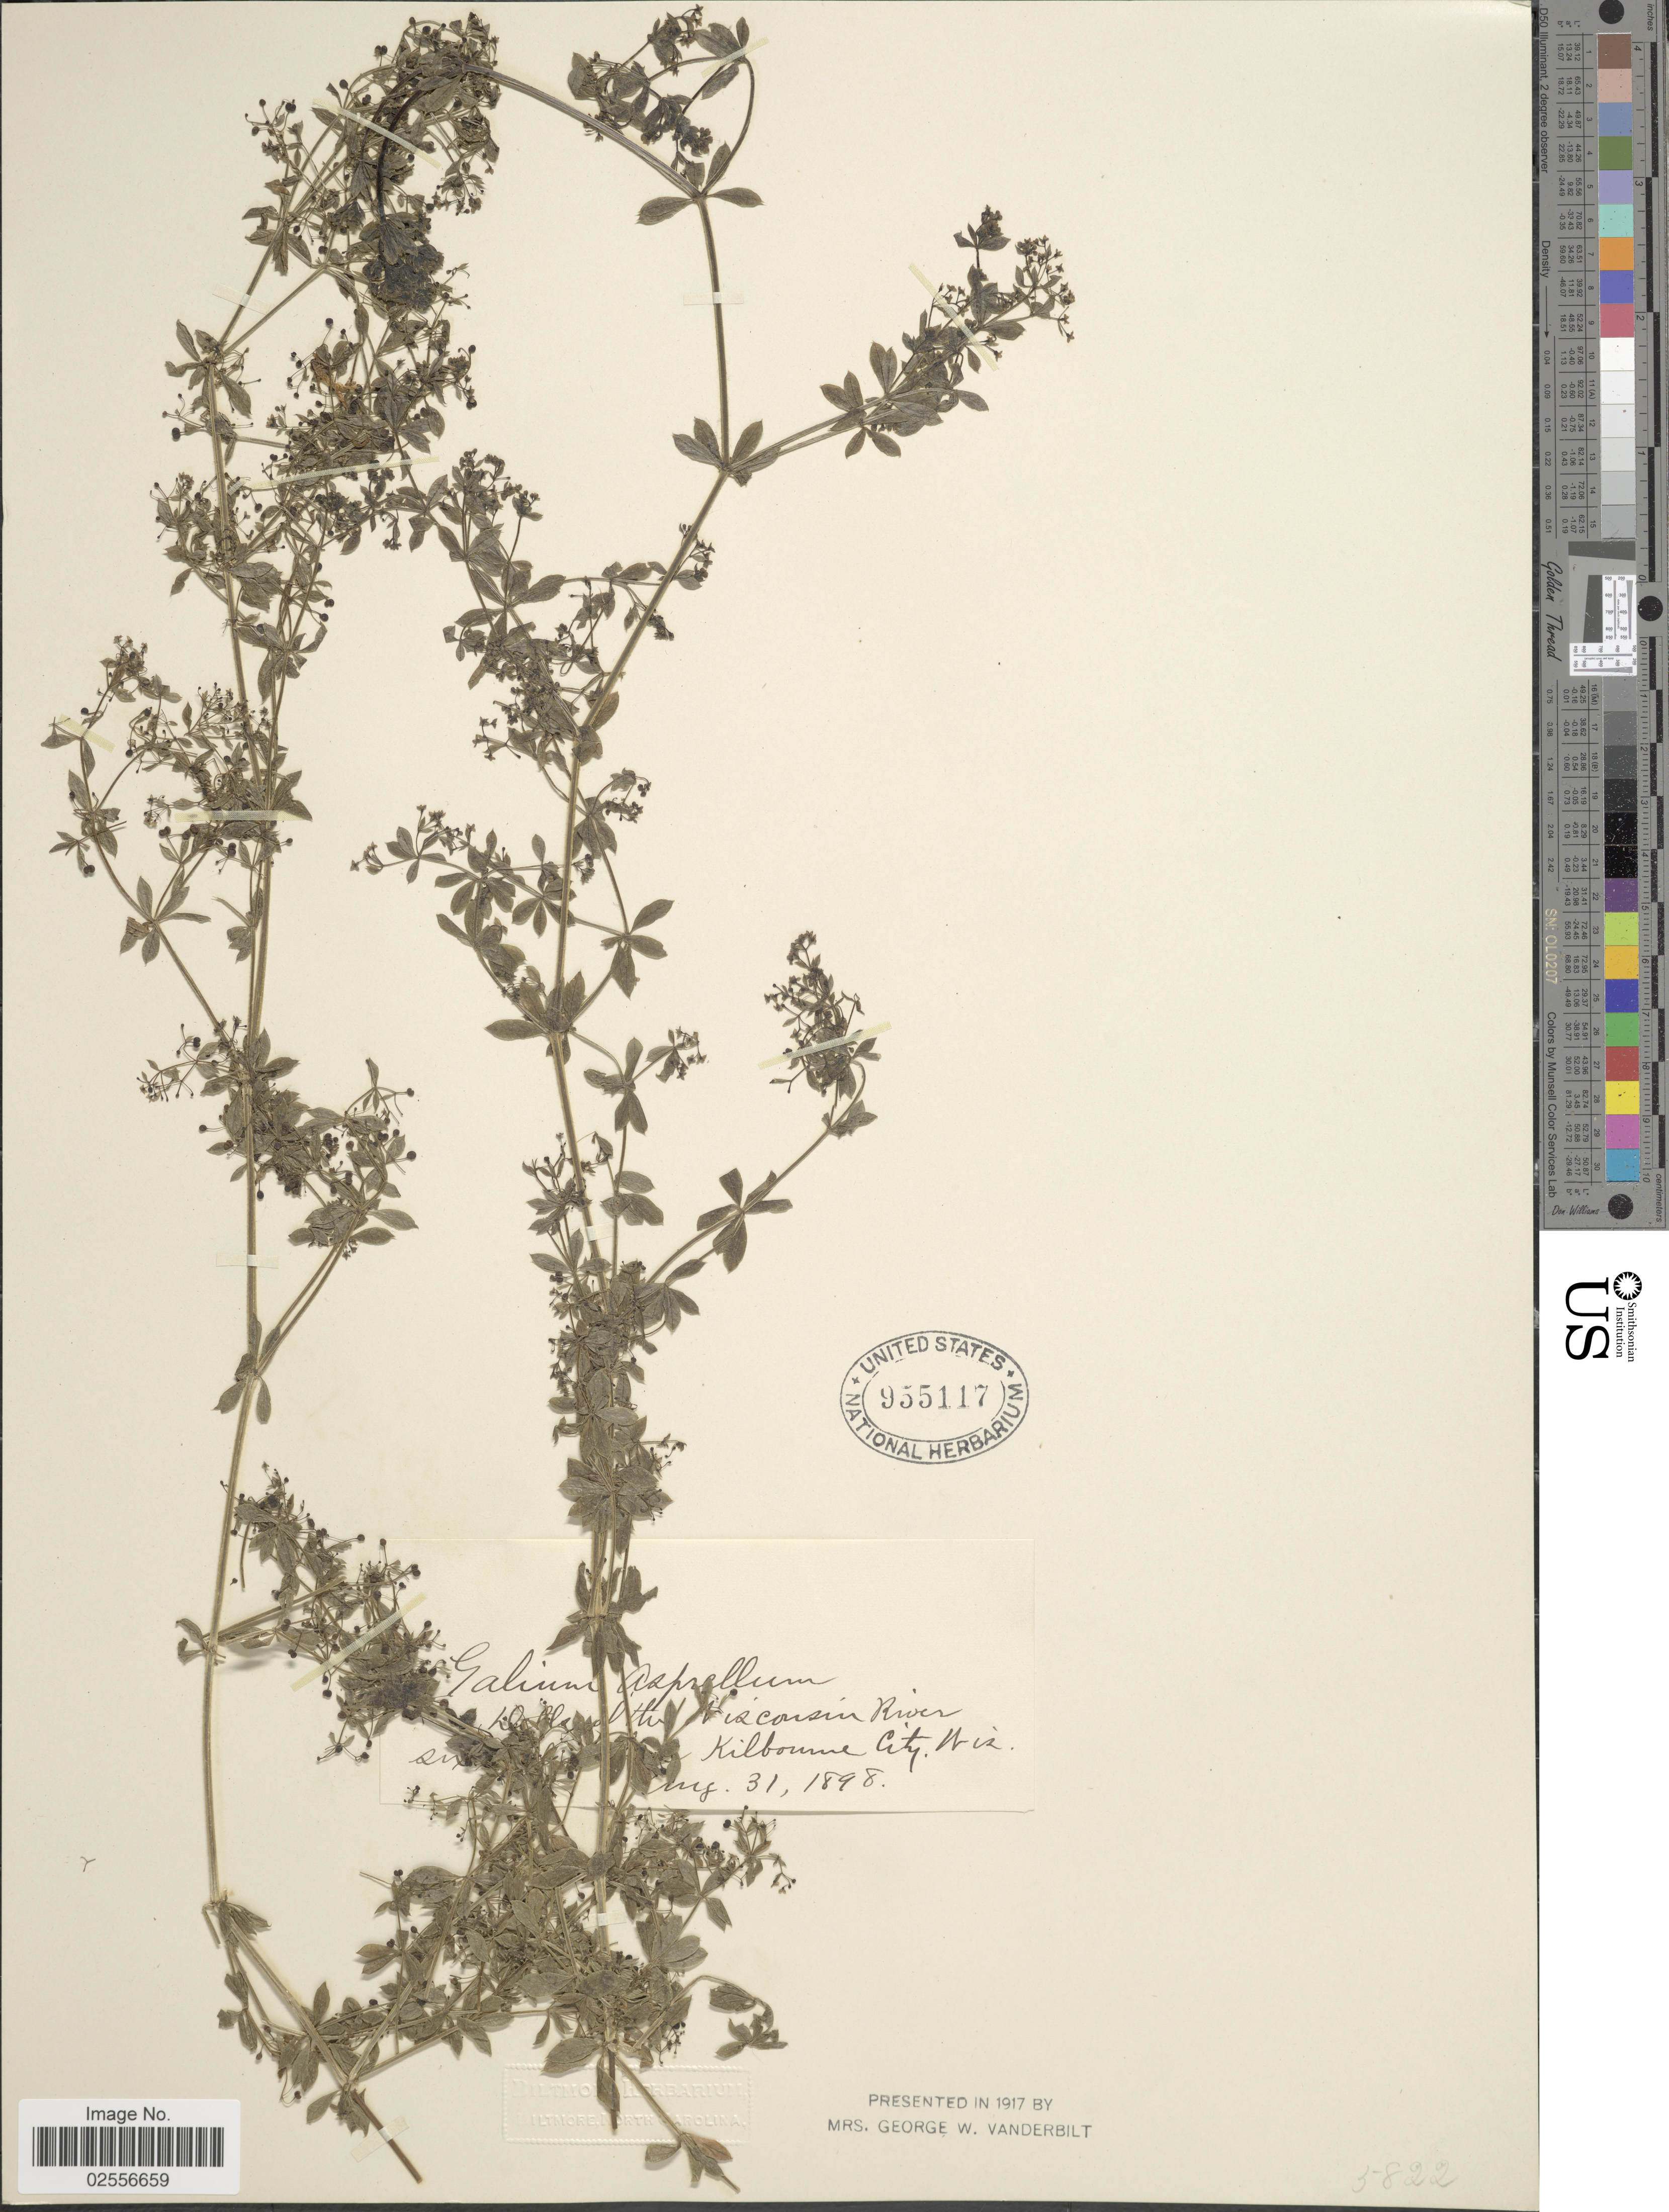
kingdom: Plantae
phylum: Tracheophyta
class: Magnoliopsida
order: Gentianales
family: Rubiaceae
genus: Galium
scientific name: Galium asprellum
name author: Michx.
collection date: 1898-08-31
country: United States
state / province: Wisconsin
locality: Wisconsin River, Kilbourne City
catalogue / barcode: US 955117